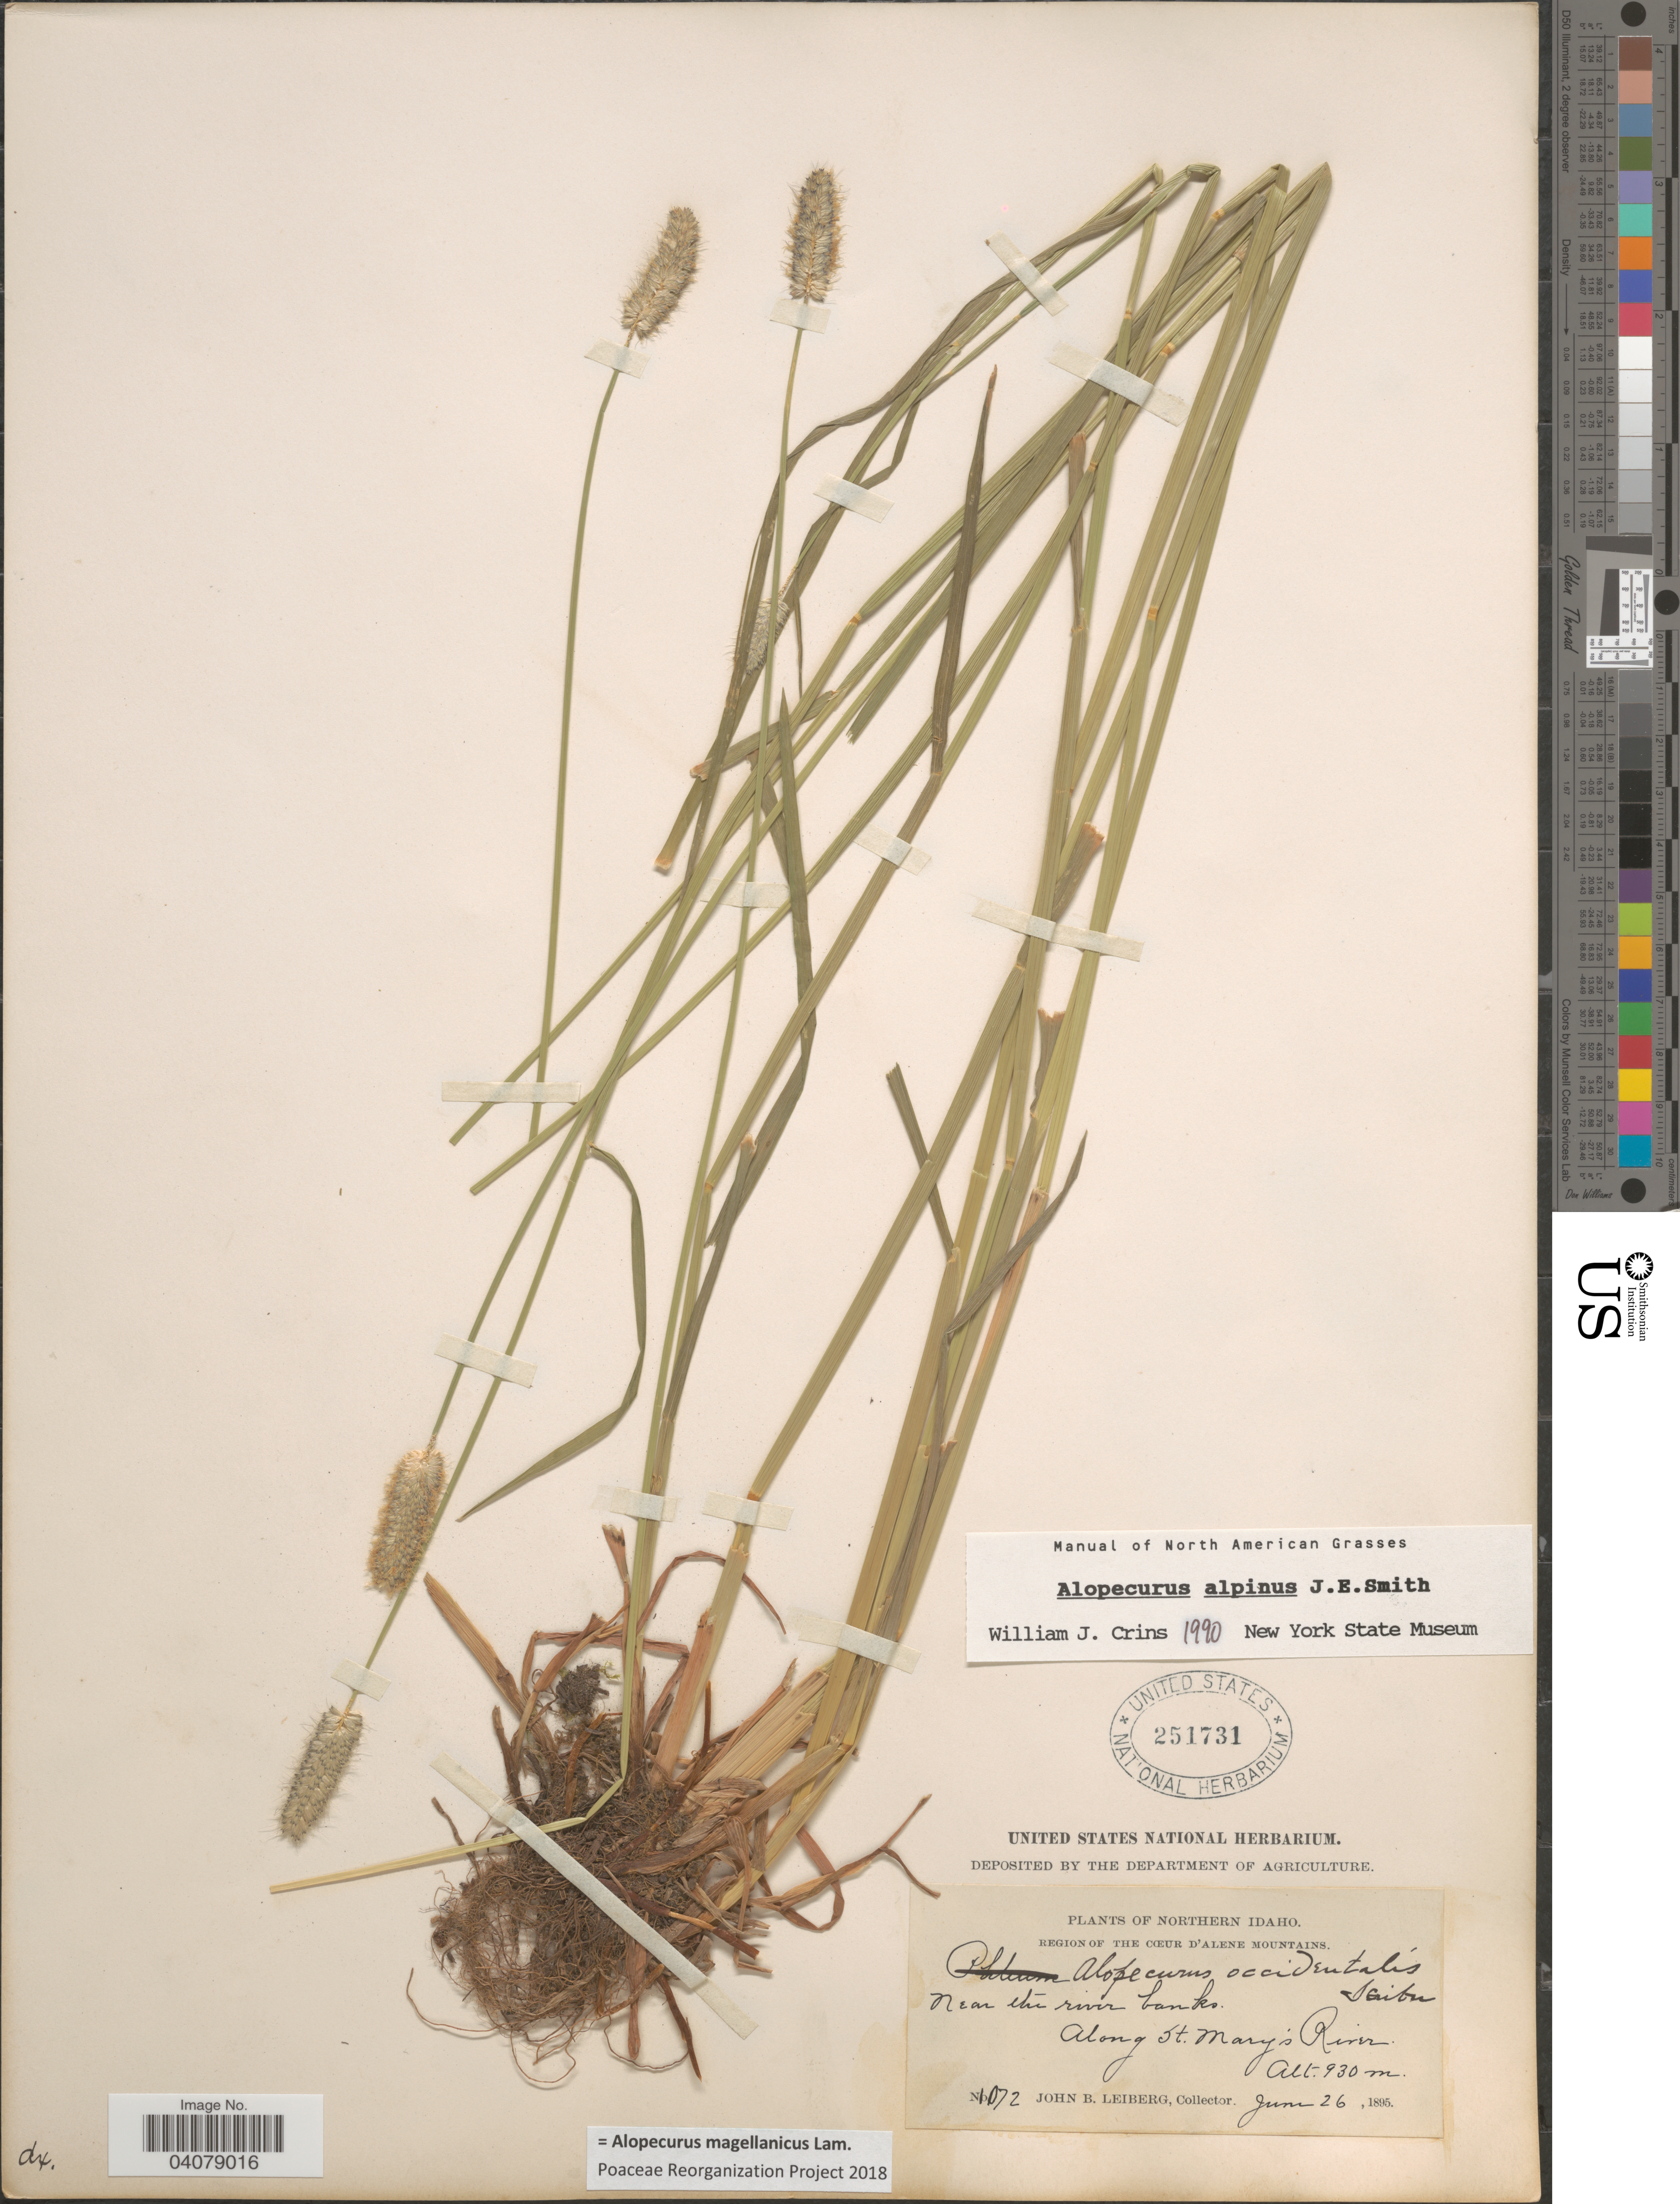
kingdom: Plantae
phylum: Tracheophyta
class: Liliopsida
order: Poales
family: Poaceae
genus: Alopecurus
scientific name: Alopecurus magellanicus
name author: Lam.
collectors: J. B. Leiberg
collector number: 1072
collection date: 1895-06-26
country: United States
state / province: Idaho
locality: Northern Idaho. Region of the Cœur d'Alene Mountains. Near the river bank. Along St. Mary's River.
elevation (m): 930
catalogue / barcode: US 251731